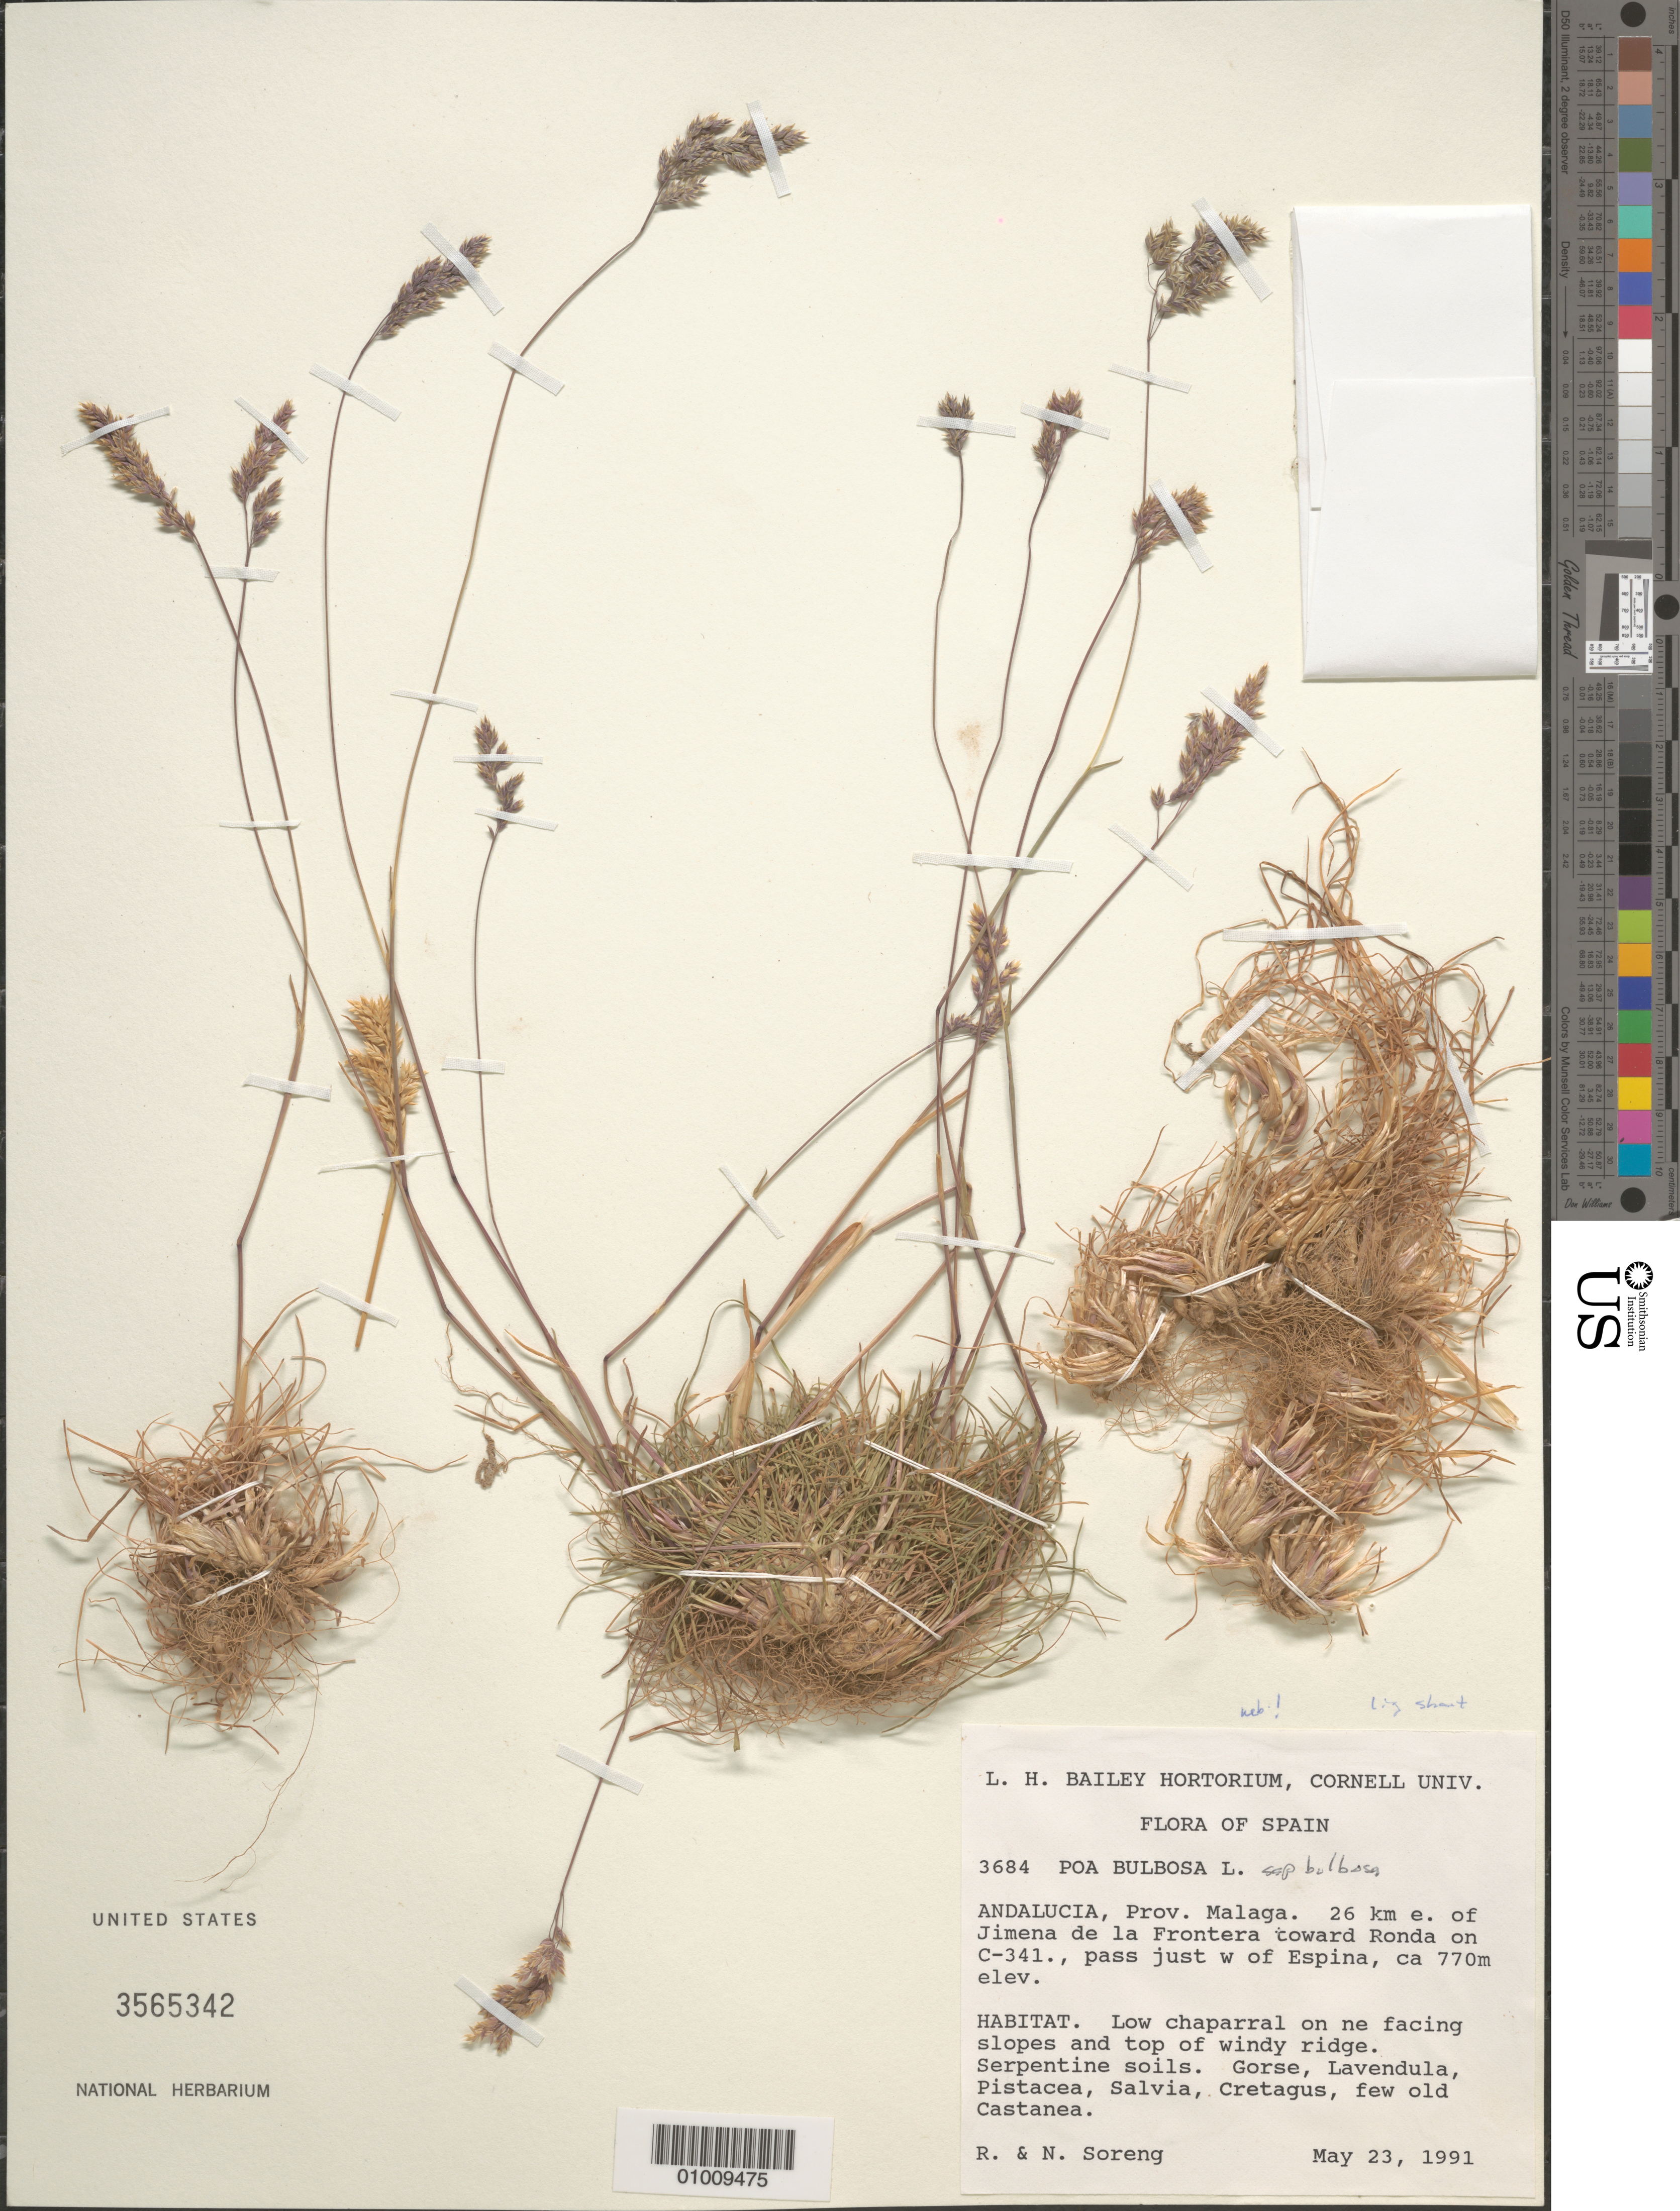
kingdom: Plantae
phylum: Tracheophyta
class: Liliopsida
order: Poales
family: Poaceae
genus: Poa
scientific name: Poa bulbosa subsp. bulbosa var. bulbosa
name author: L.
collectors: R. J. Soreng & N. L. Soreng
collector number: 3684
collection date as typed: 23 May 1991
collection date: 1991-05-23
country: Spain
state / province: Andalucia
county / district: Malaga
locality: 26 km E of Jimena de la Frontera toward Ronda on C-341., pass just W of Espina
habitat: Low chaparral on ne facing slopes and top of windy ridge. Serpentine soils. Gorse, Lavendula, Pistacea, Salvia, Cretagus,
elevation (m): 770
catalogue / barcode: US 3565342